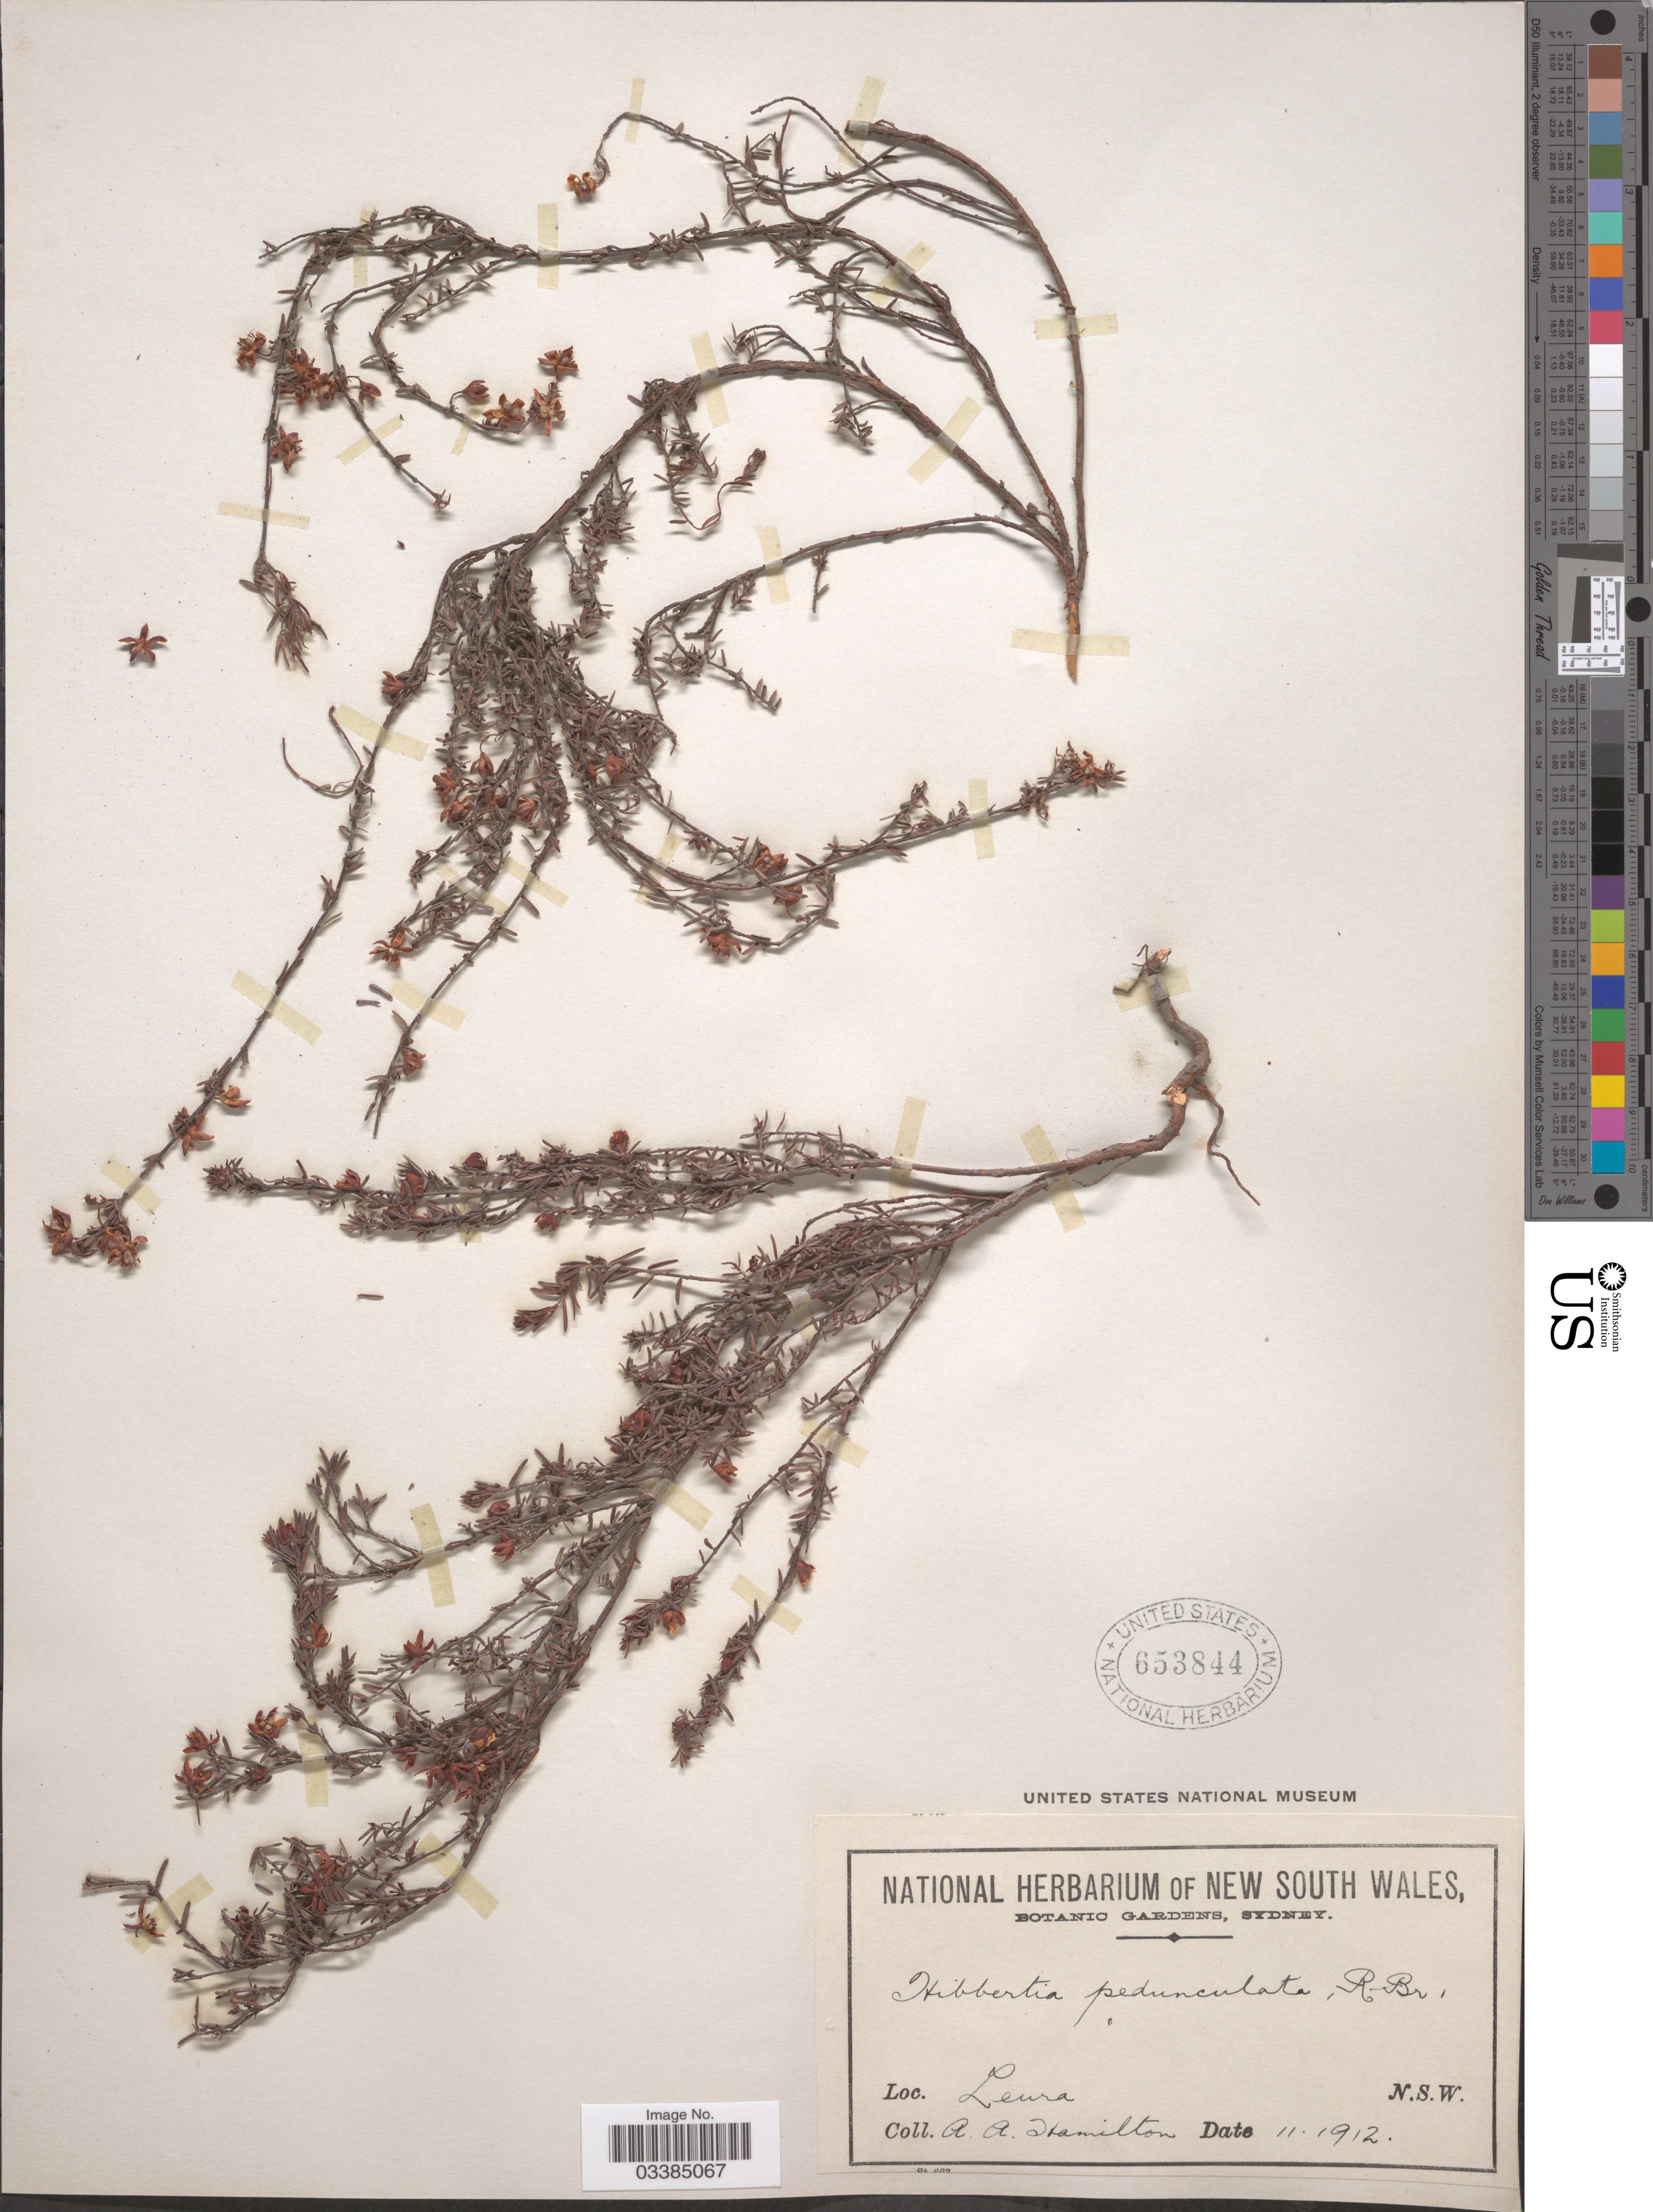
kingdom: Plantae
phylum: Tracheophyta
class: Magnoliopsida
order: Dilleniales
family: Dilleniaceae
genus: Hibbertia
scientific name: Hibbertia pedunculata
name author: R. Br. ex DC.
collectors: A. A. Hamilton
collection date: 1912-11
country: Australia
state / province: New South Wales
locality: Leura. N. S. W.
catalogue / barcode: US 653844